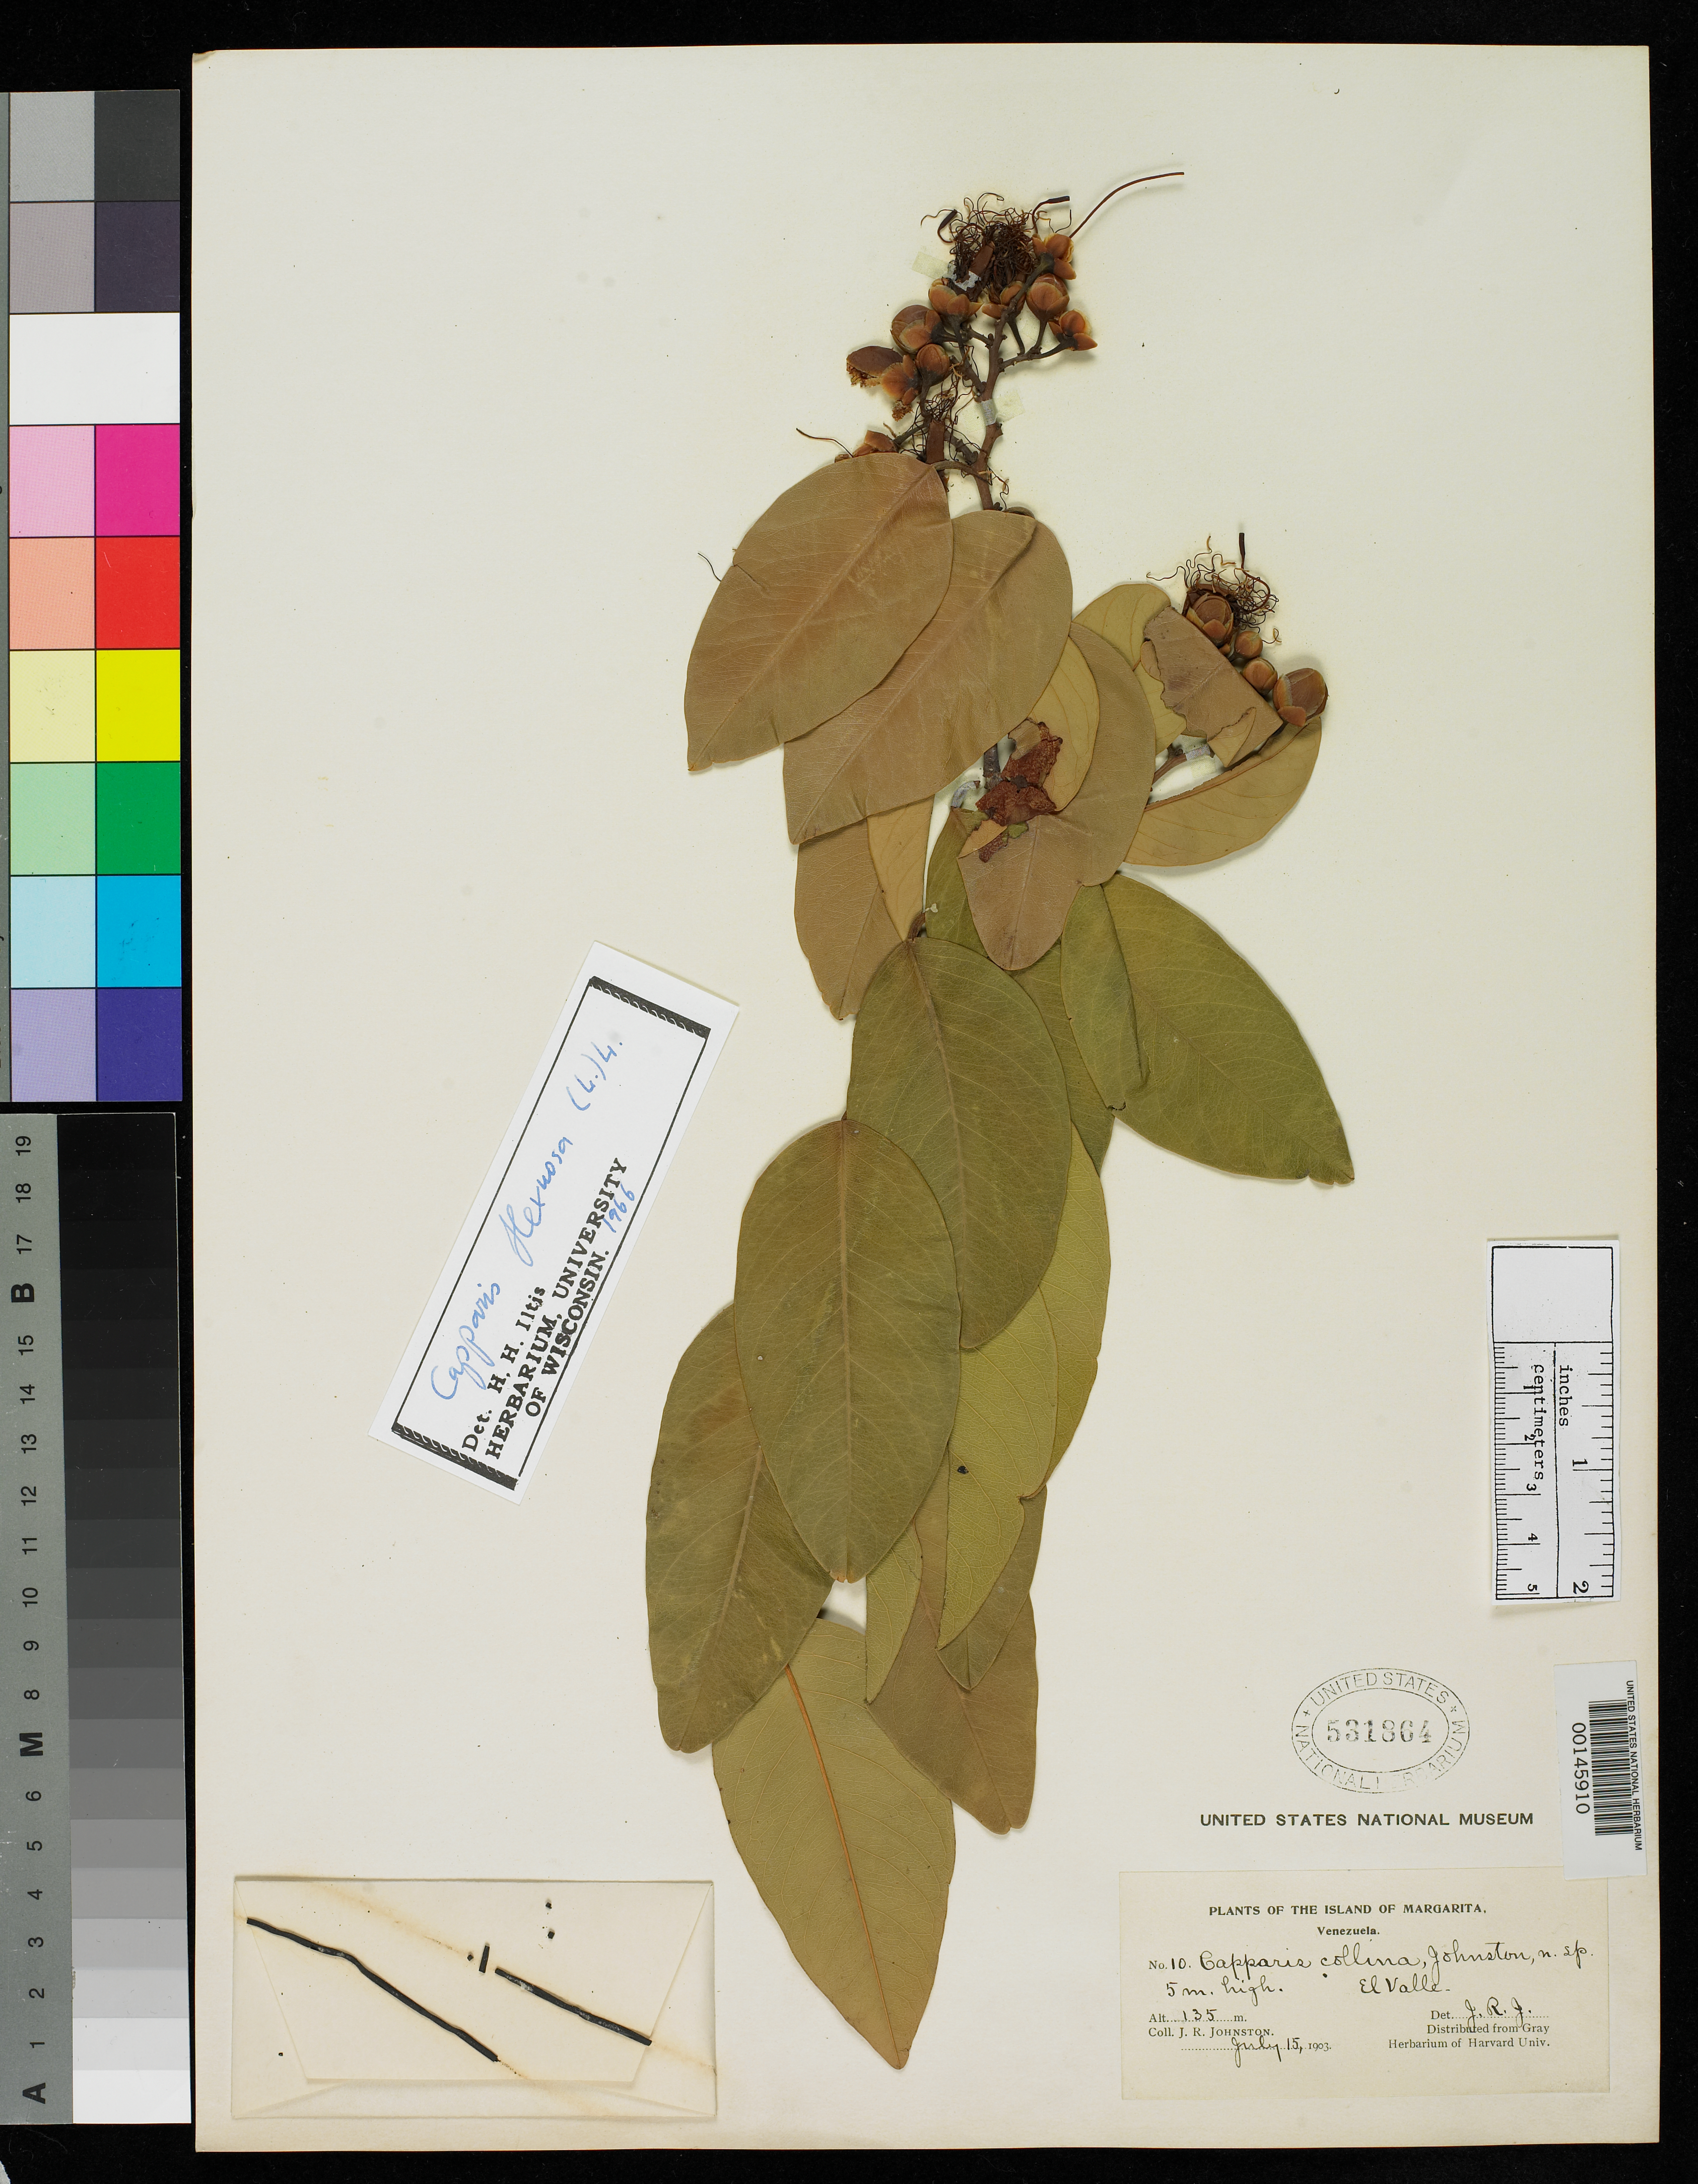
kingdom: Plantae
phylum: Tracheophyta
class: Magnoliopsida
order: Brassicales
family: Capparaceae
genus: Capparis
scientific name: Capparis collina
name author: J.R. Johnst.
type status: Isotype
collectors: J. Johnston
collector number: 10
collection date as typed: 15 Jul 1903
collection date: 1903-07-15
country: Venezuela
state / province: Nueva Esparta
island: Margarita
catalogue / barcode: US 531864